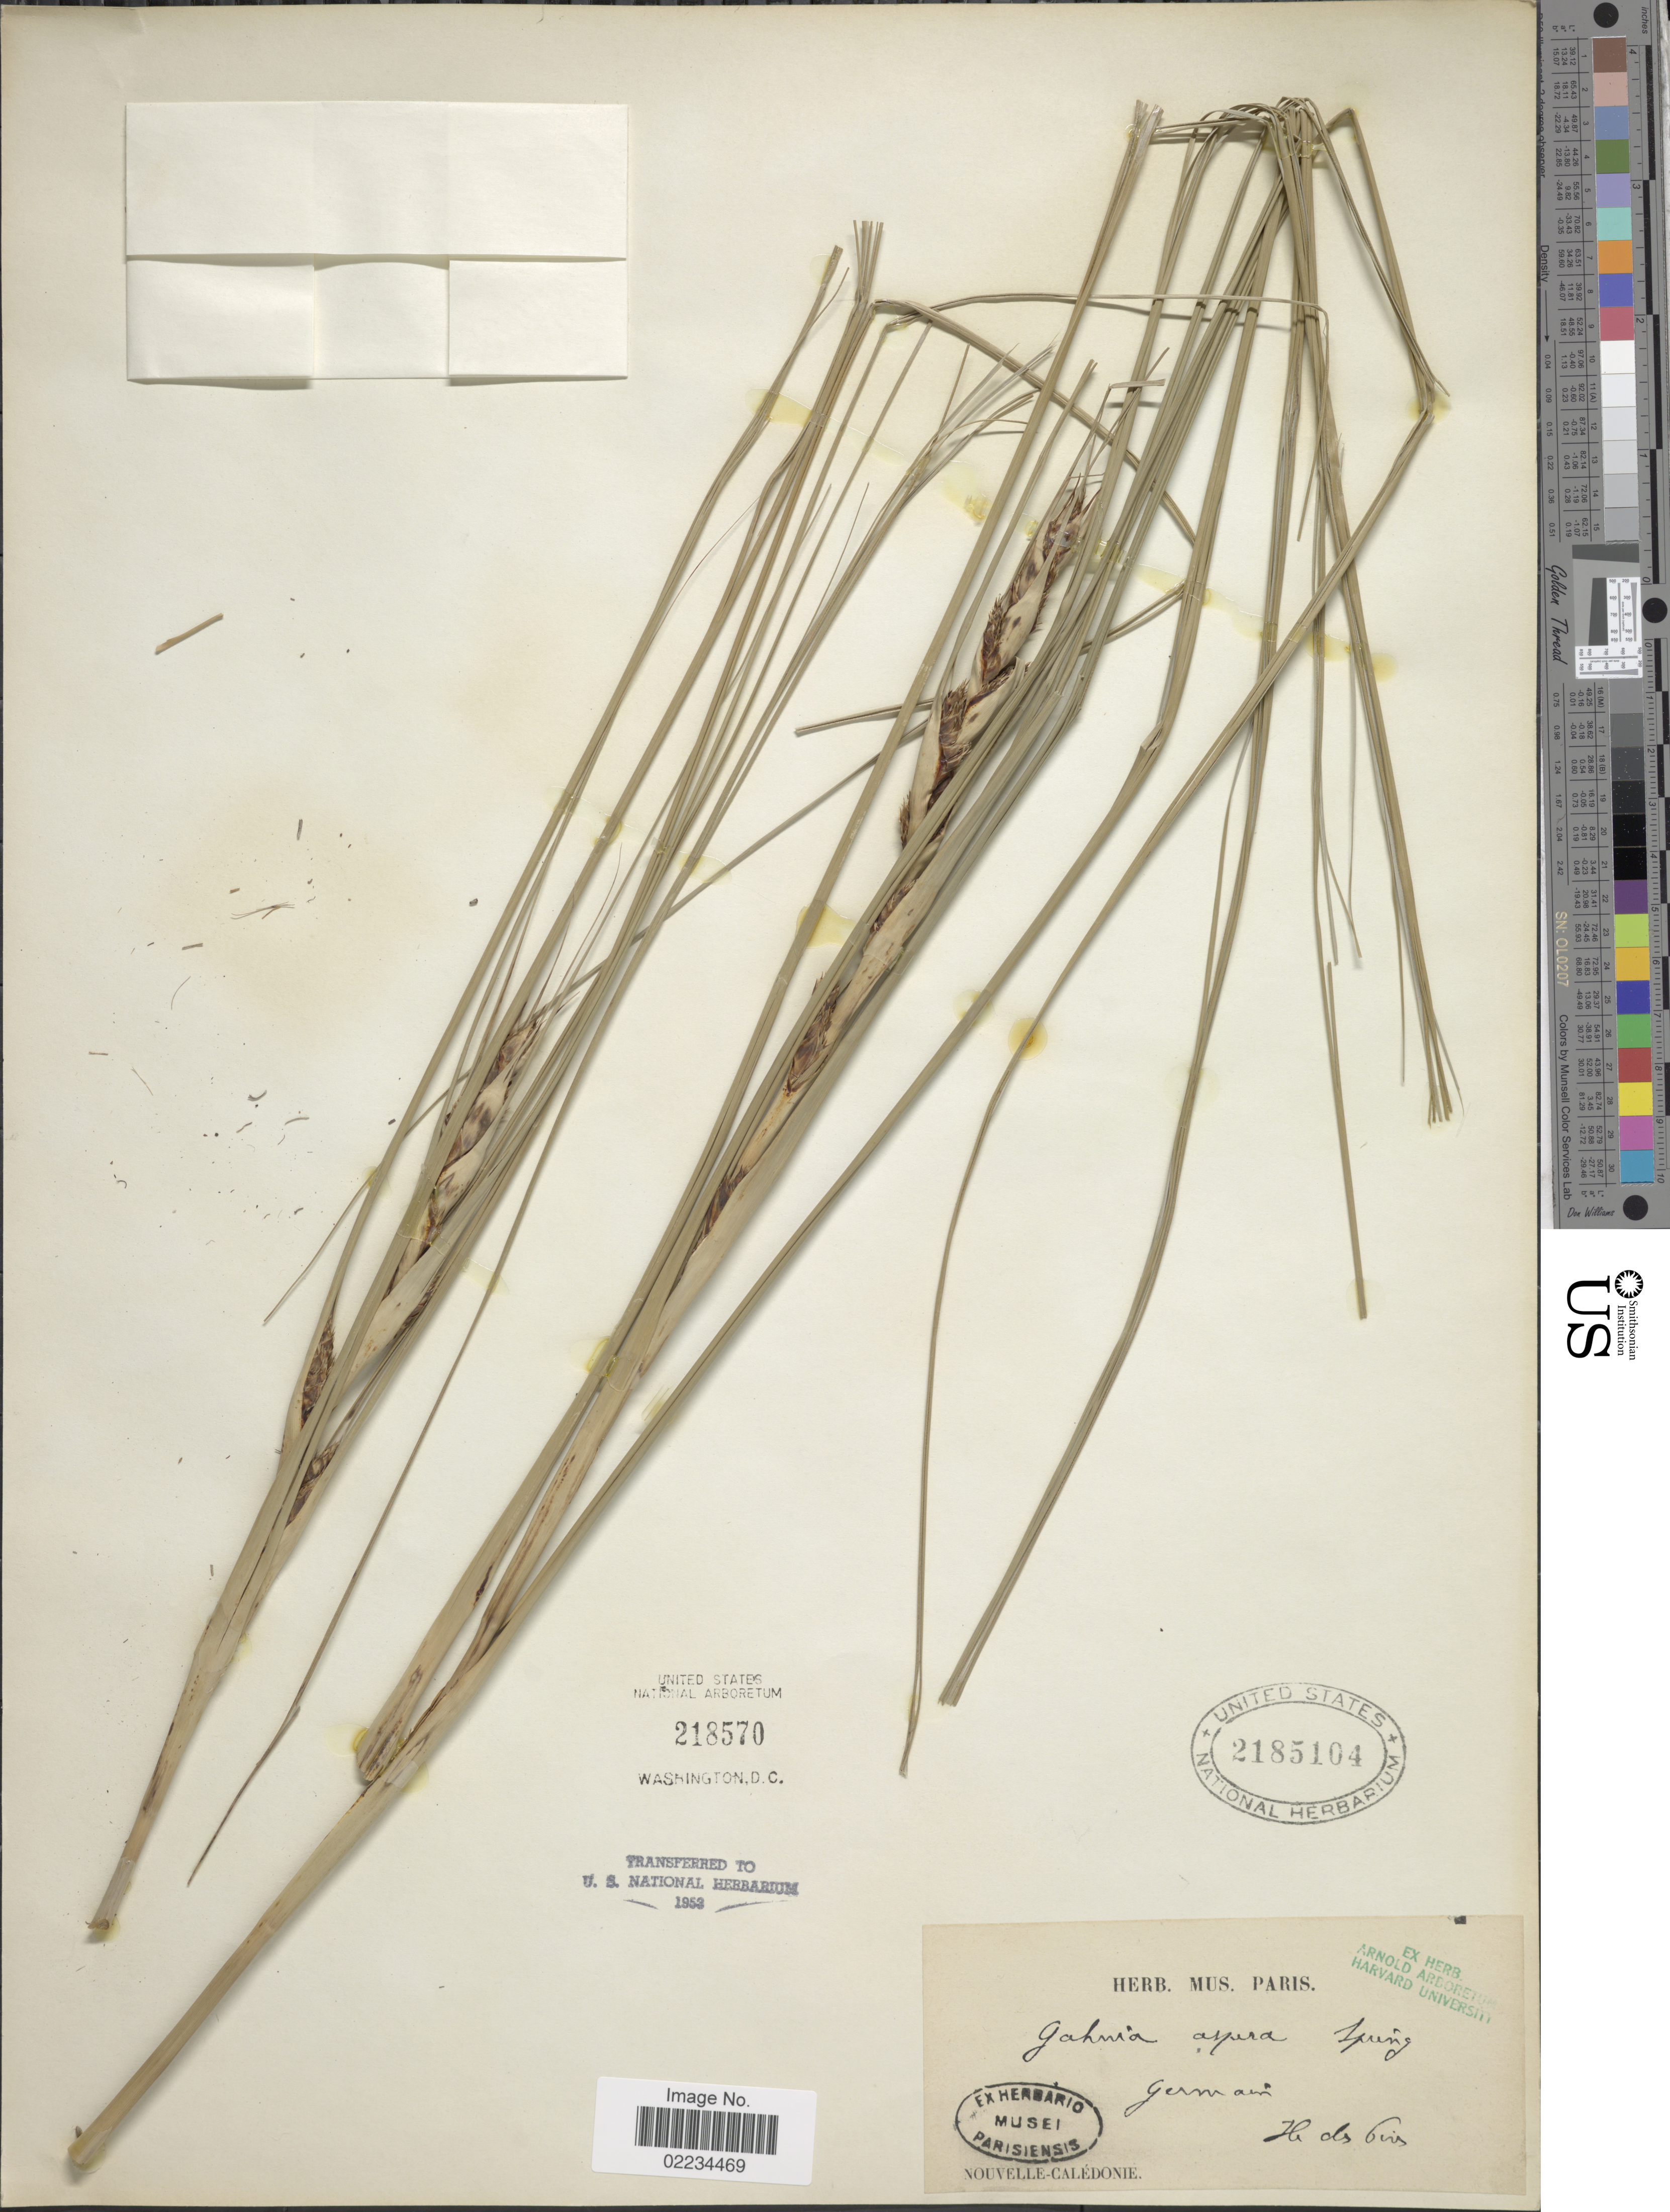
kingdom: Plantae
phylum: Tracheophyta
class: Liliopsida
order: Poales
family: Cyperaceae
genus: Gahnia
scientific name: Gahnia aspera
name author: (R. Br.) Spreng.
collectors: ex herb. Mus. Paris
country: New Caledonia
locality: Ile des Pines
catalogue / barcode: US 2185104